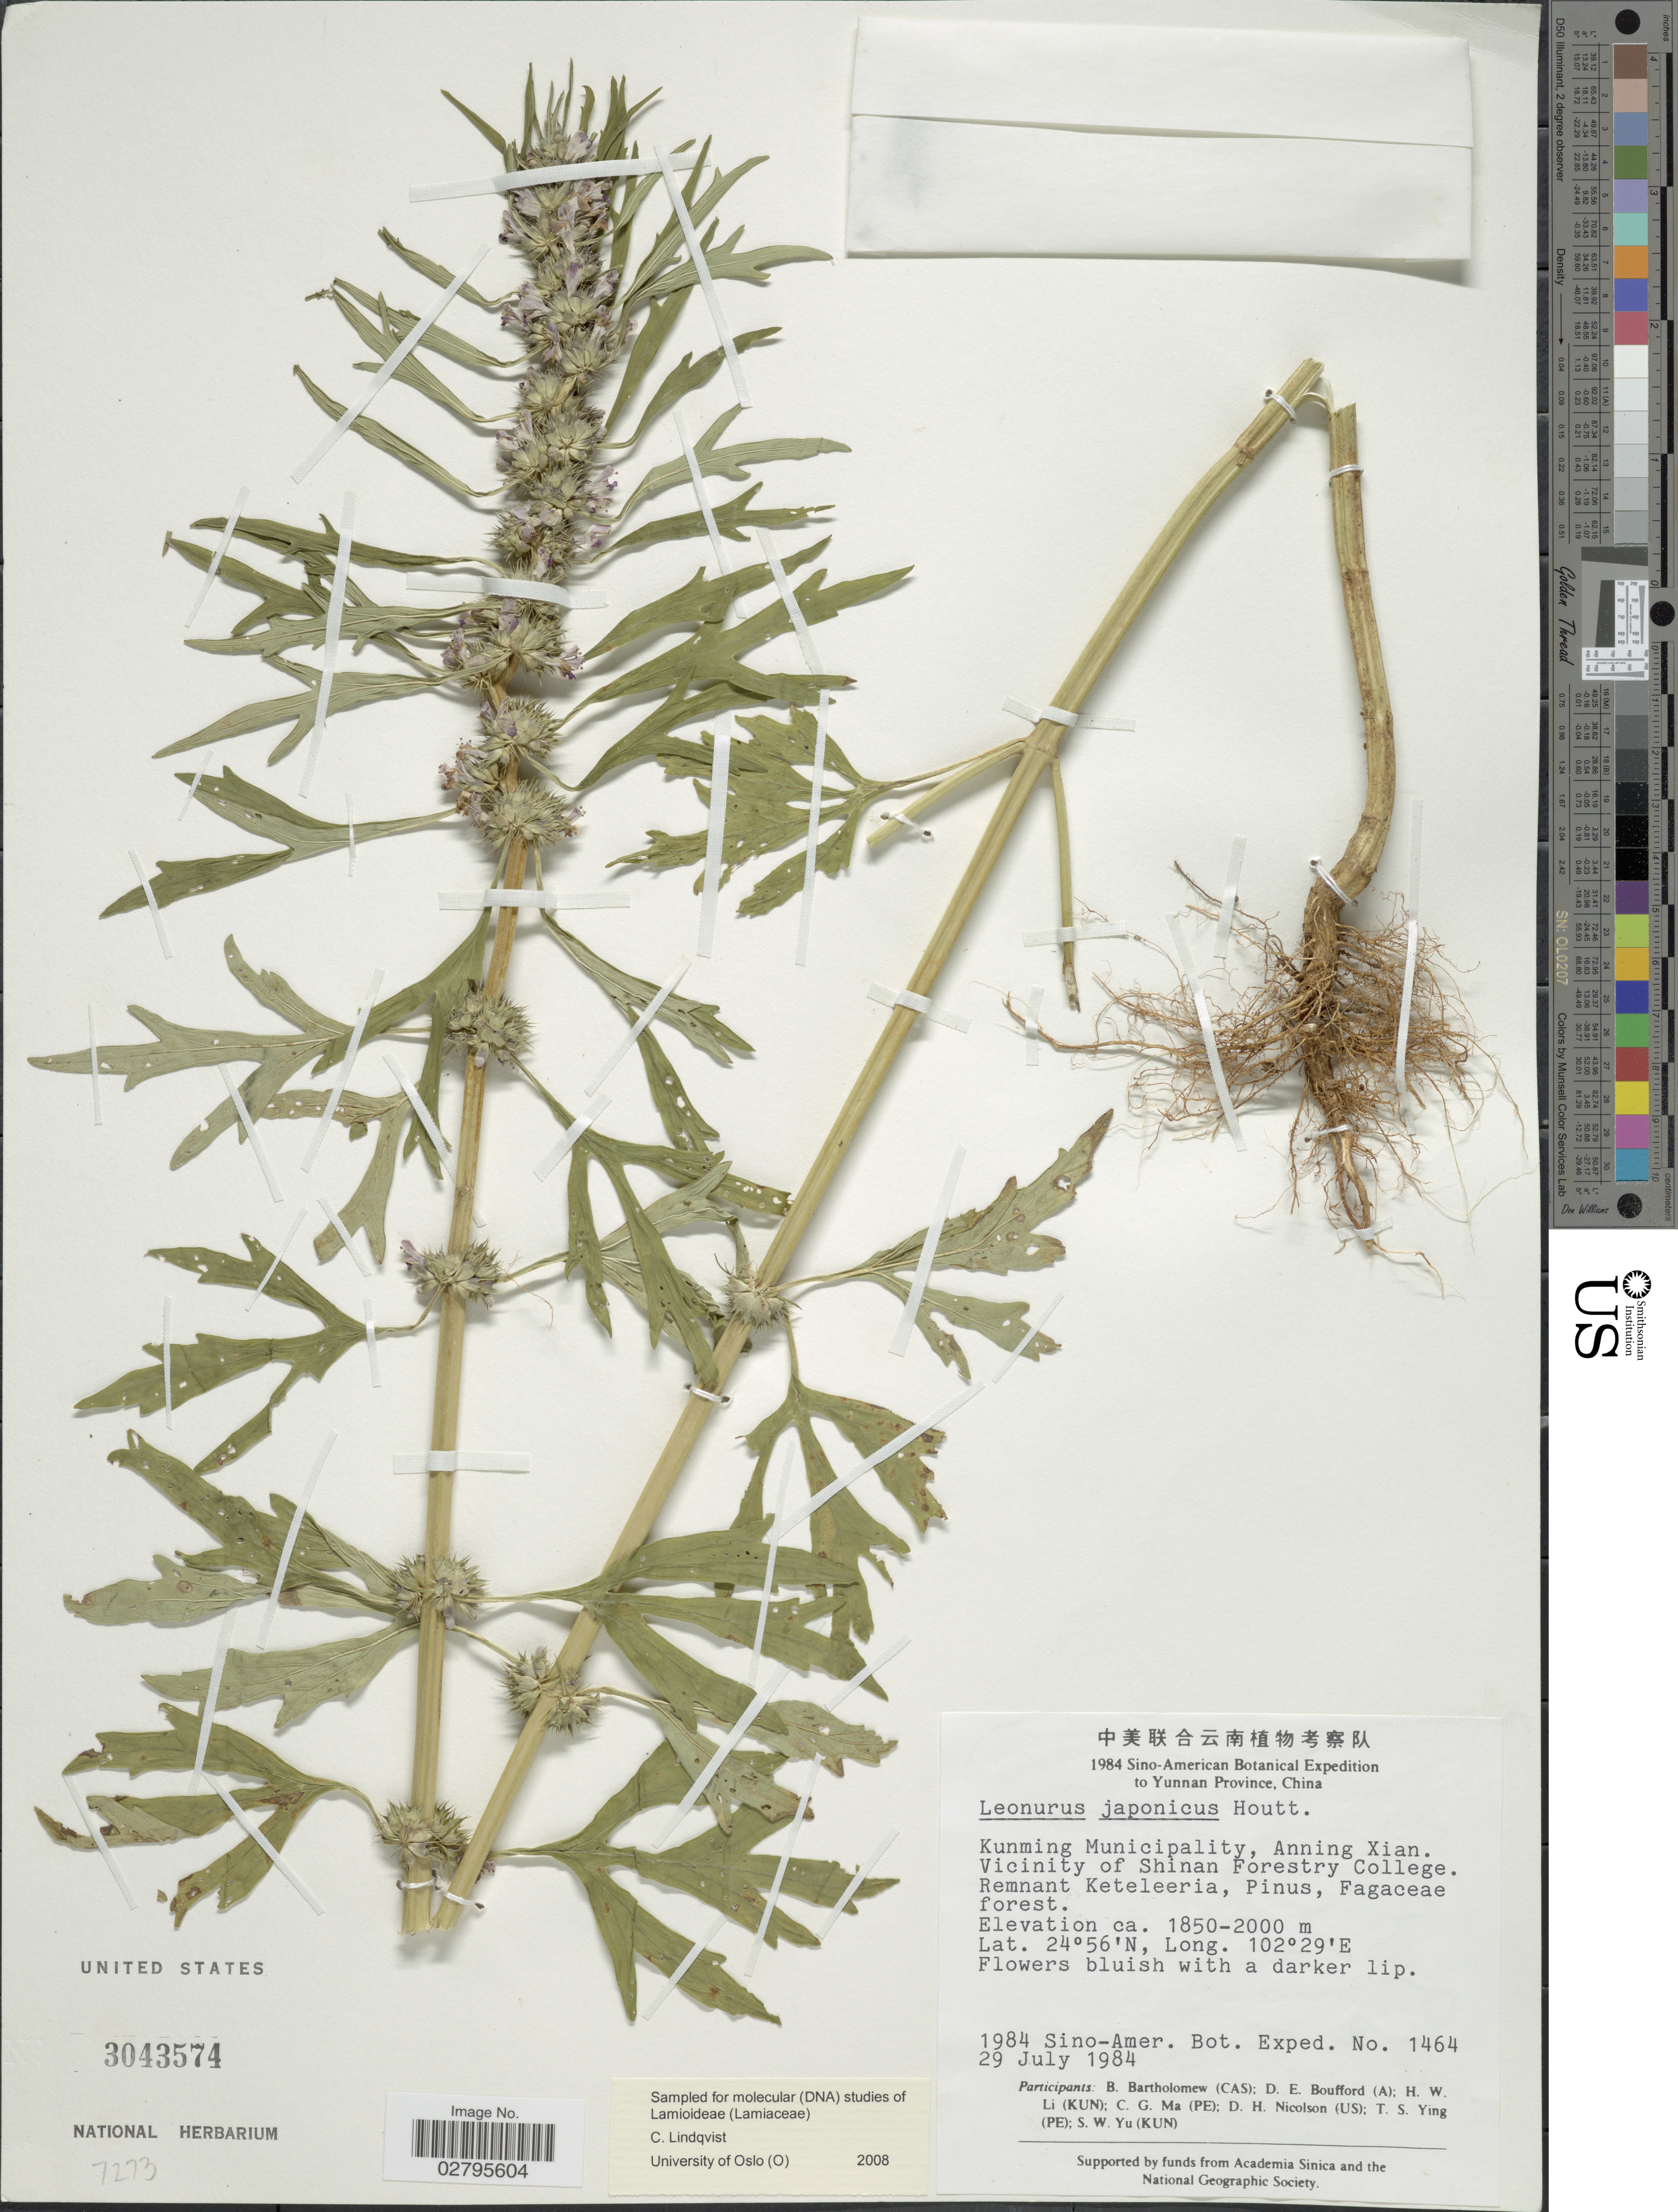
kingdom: Plantae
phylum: Tracheophyta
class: Magnoliopsida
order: Lamiales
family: Lamiaceae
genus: Leonurus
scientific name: Leonurus japonicus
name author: Houtt.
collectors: Sino-Amer. Bot. Exped. 1984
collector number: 1464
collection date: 1984-07-29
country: China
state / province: Yunnan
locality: Kunming Municipality, Anning Xian. Vicinity of Shinan Forestry College.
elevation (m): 1850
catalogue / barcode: US 3043574